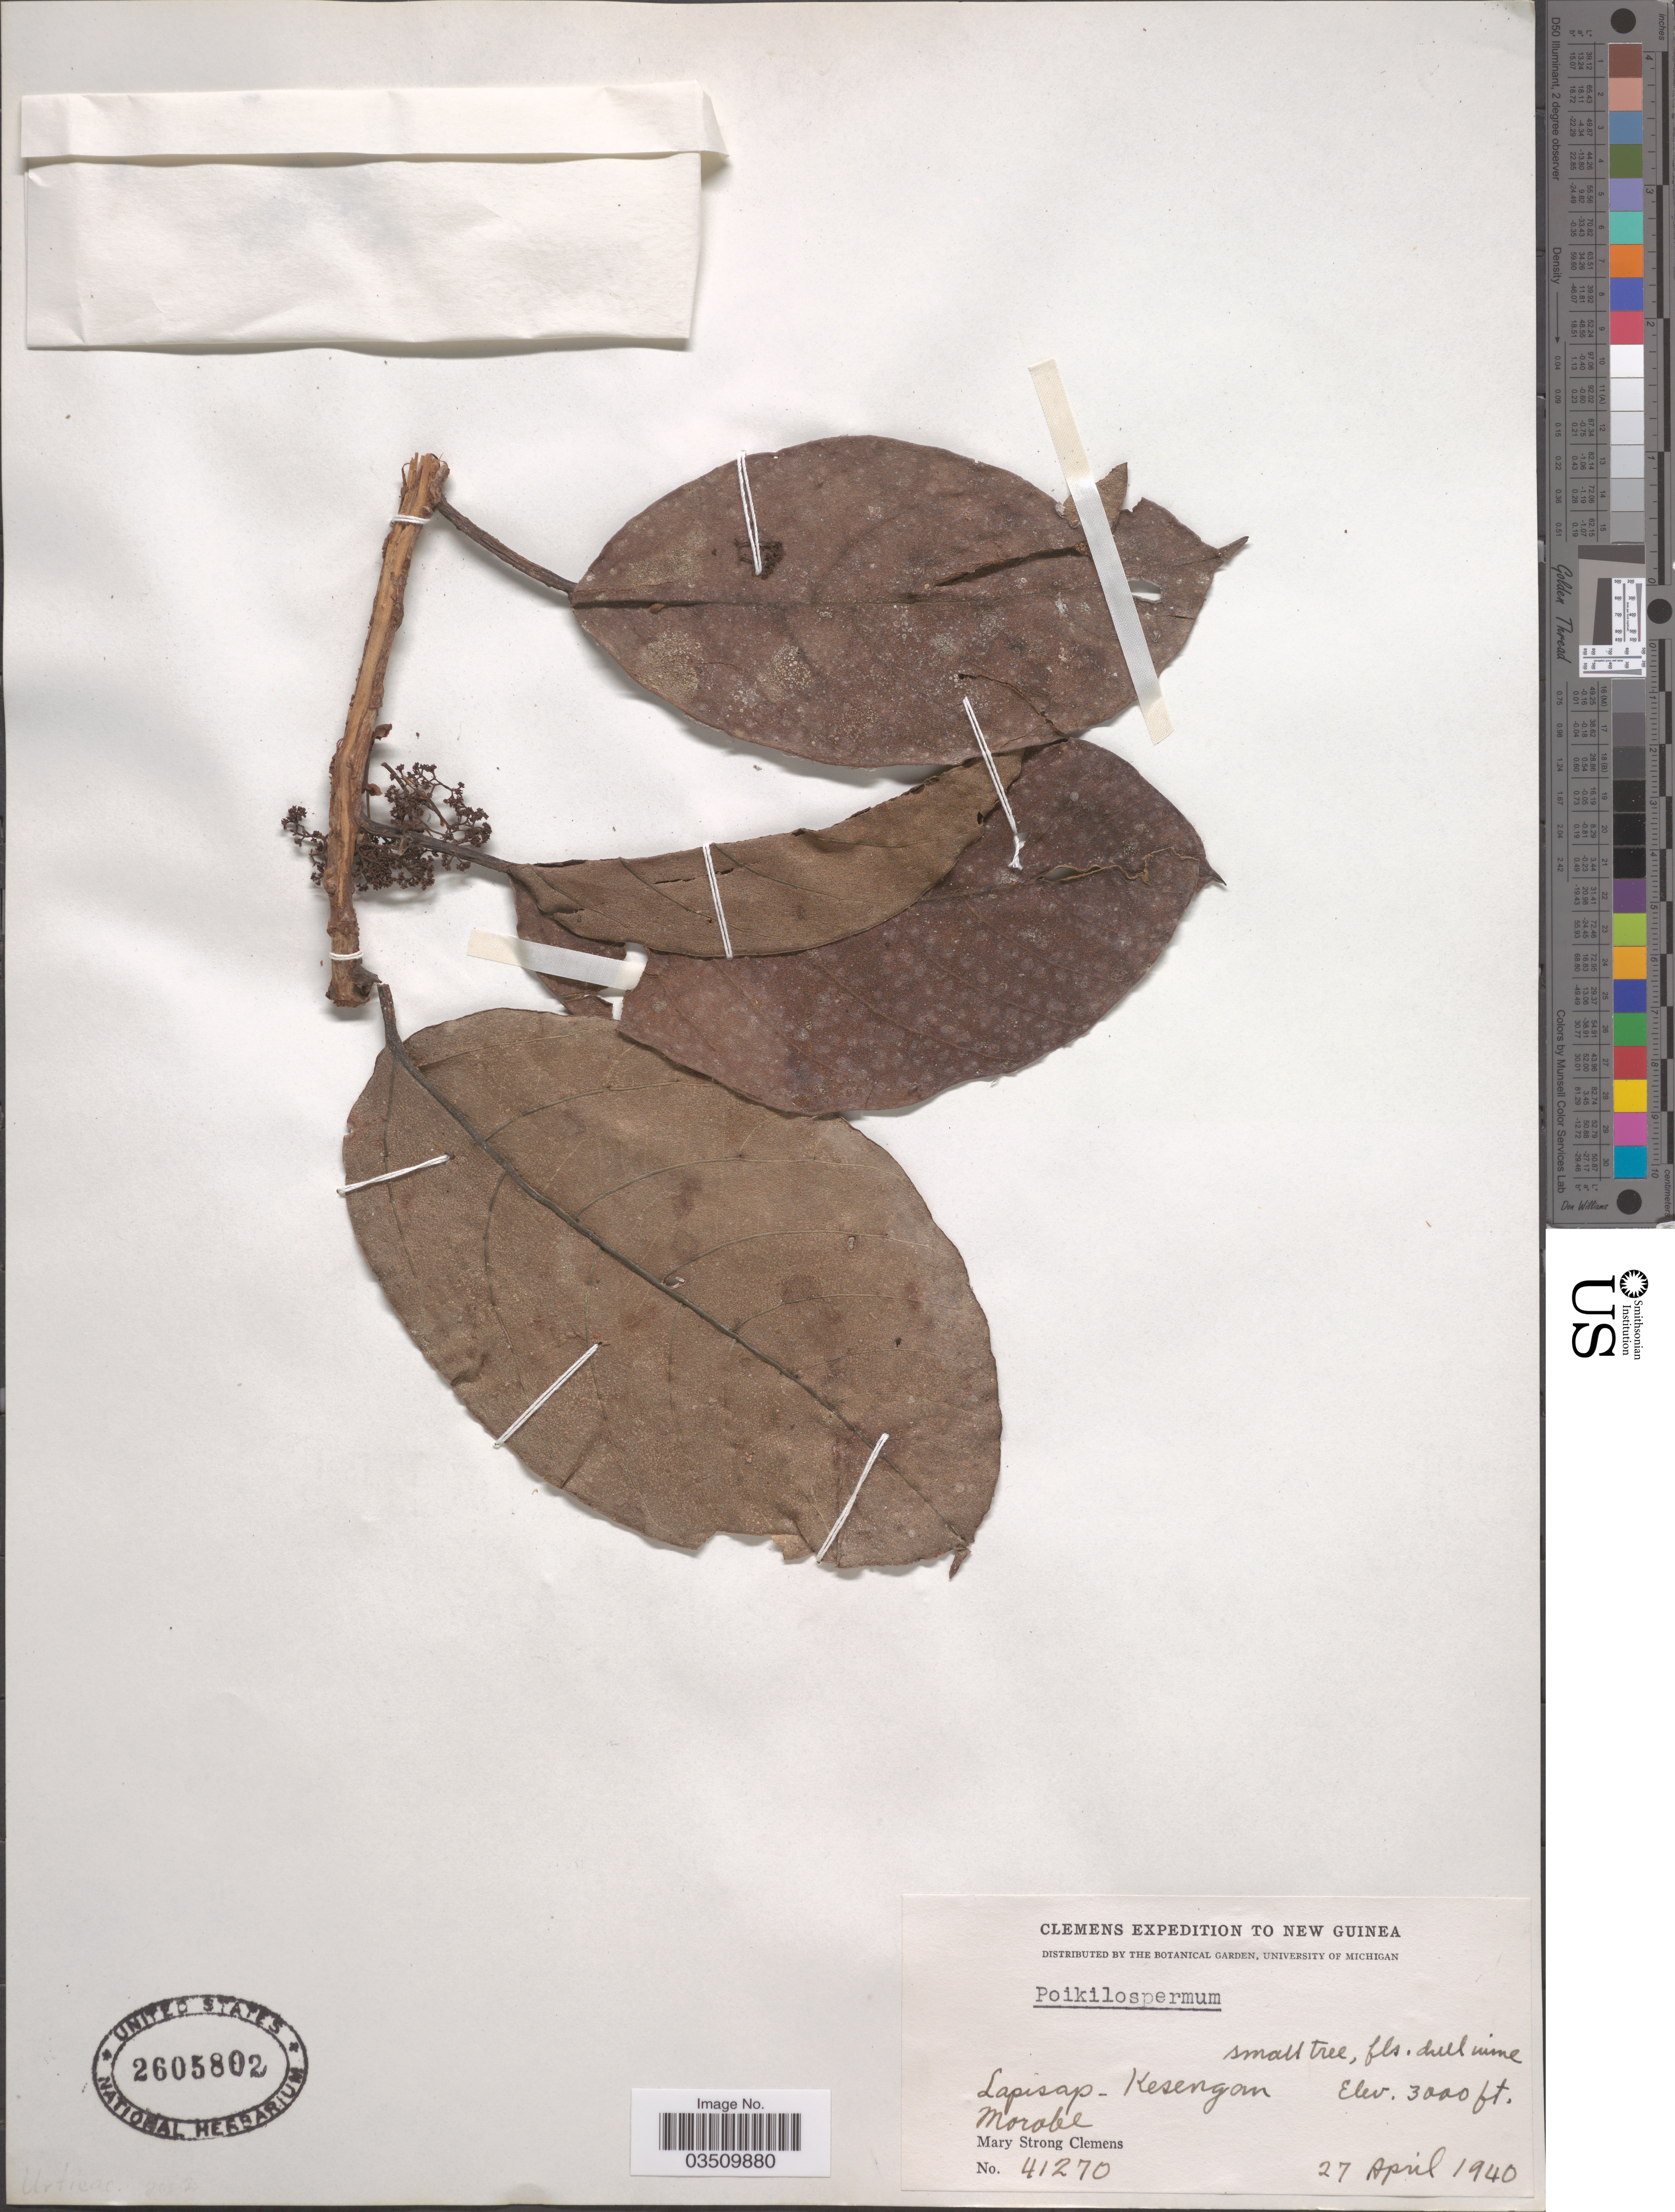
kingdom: Plantae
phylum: Tracheophyta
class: Magnoliopsida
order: Rosales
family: Urticaceae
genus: Poikilospermum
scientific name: Poikilospermum sp.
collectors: M. S. Clemens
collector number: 41270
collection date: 1940-04-27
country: Papua New Guinea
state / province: Morobe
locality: New Guinea. Lapisap - Kesengan.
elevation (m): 914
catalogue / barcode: US 2605802